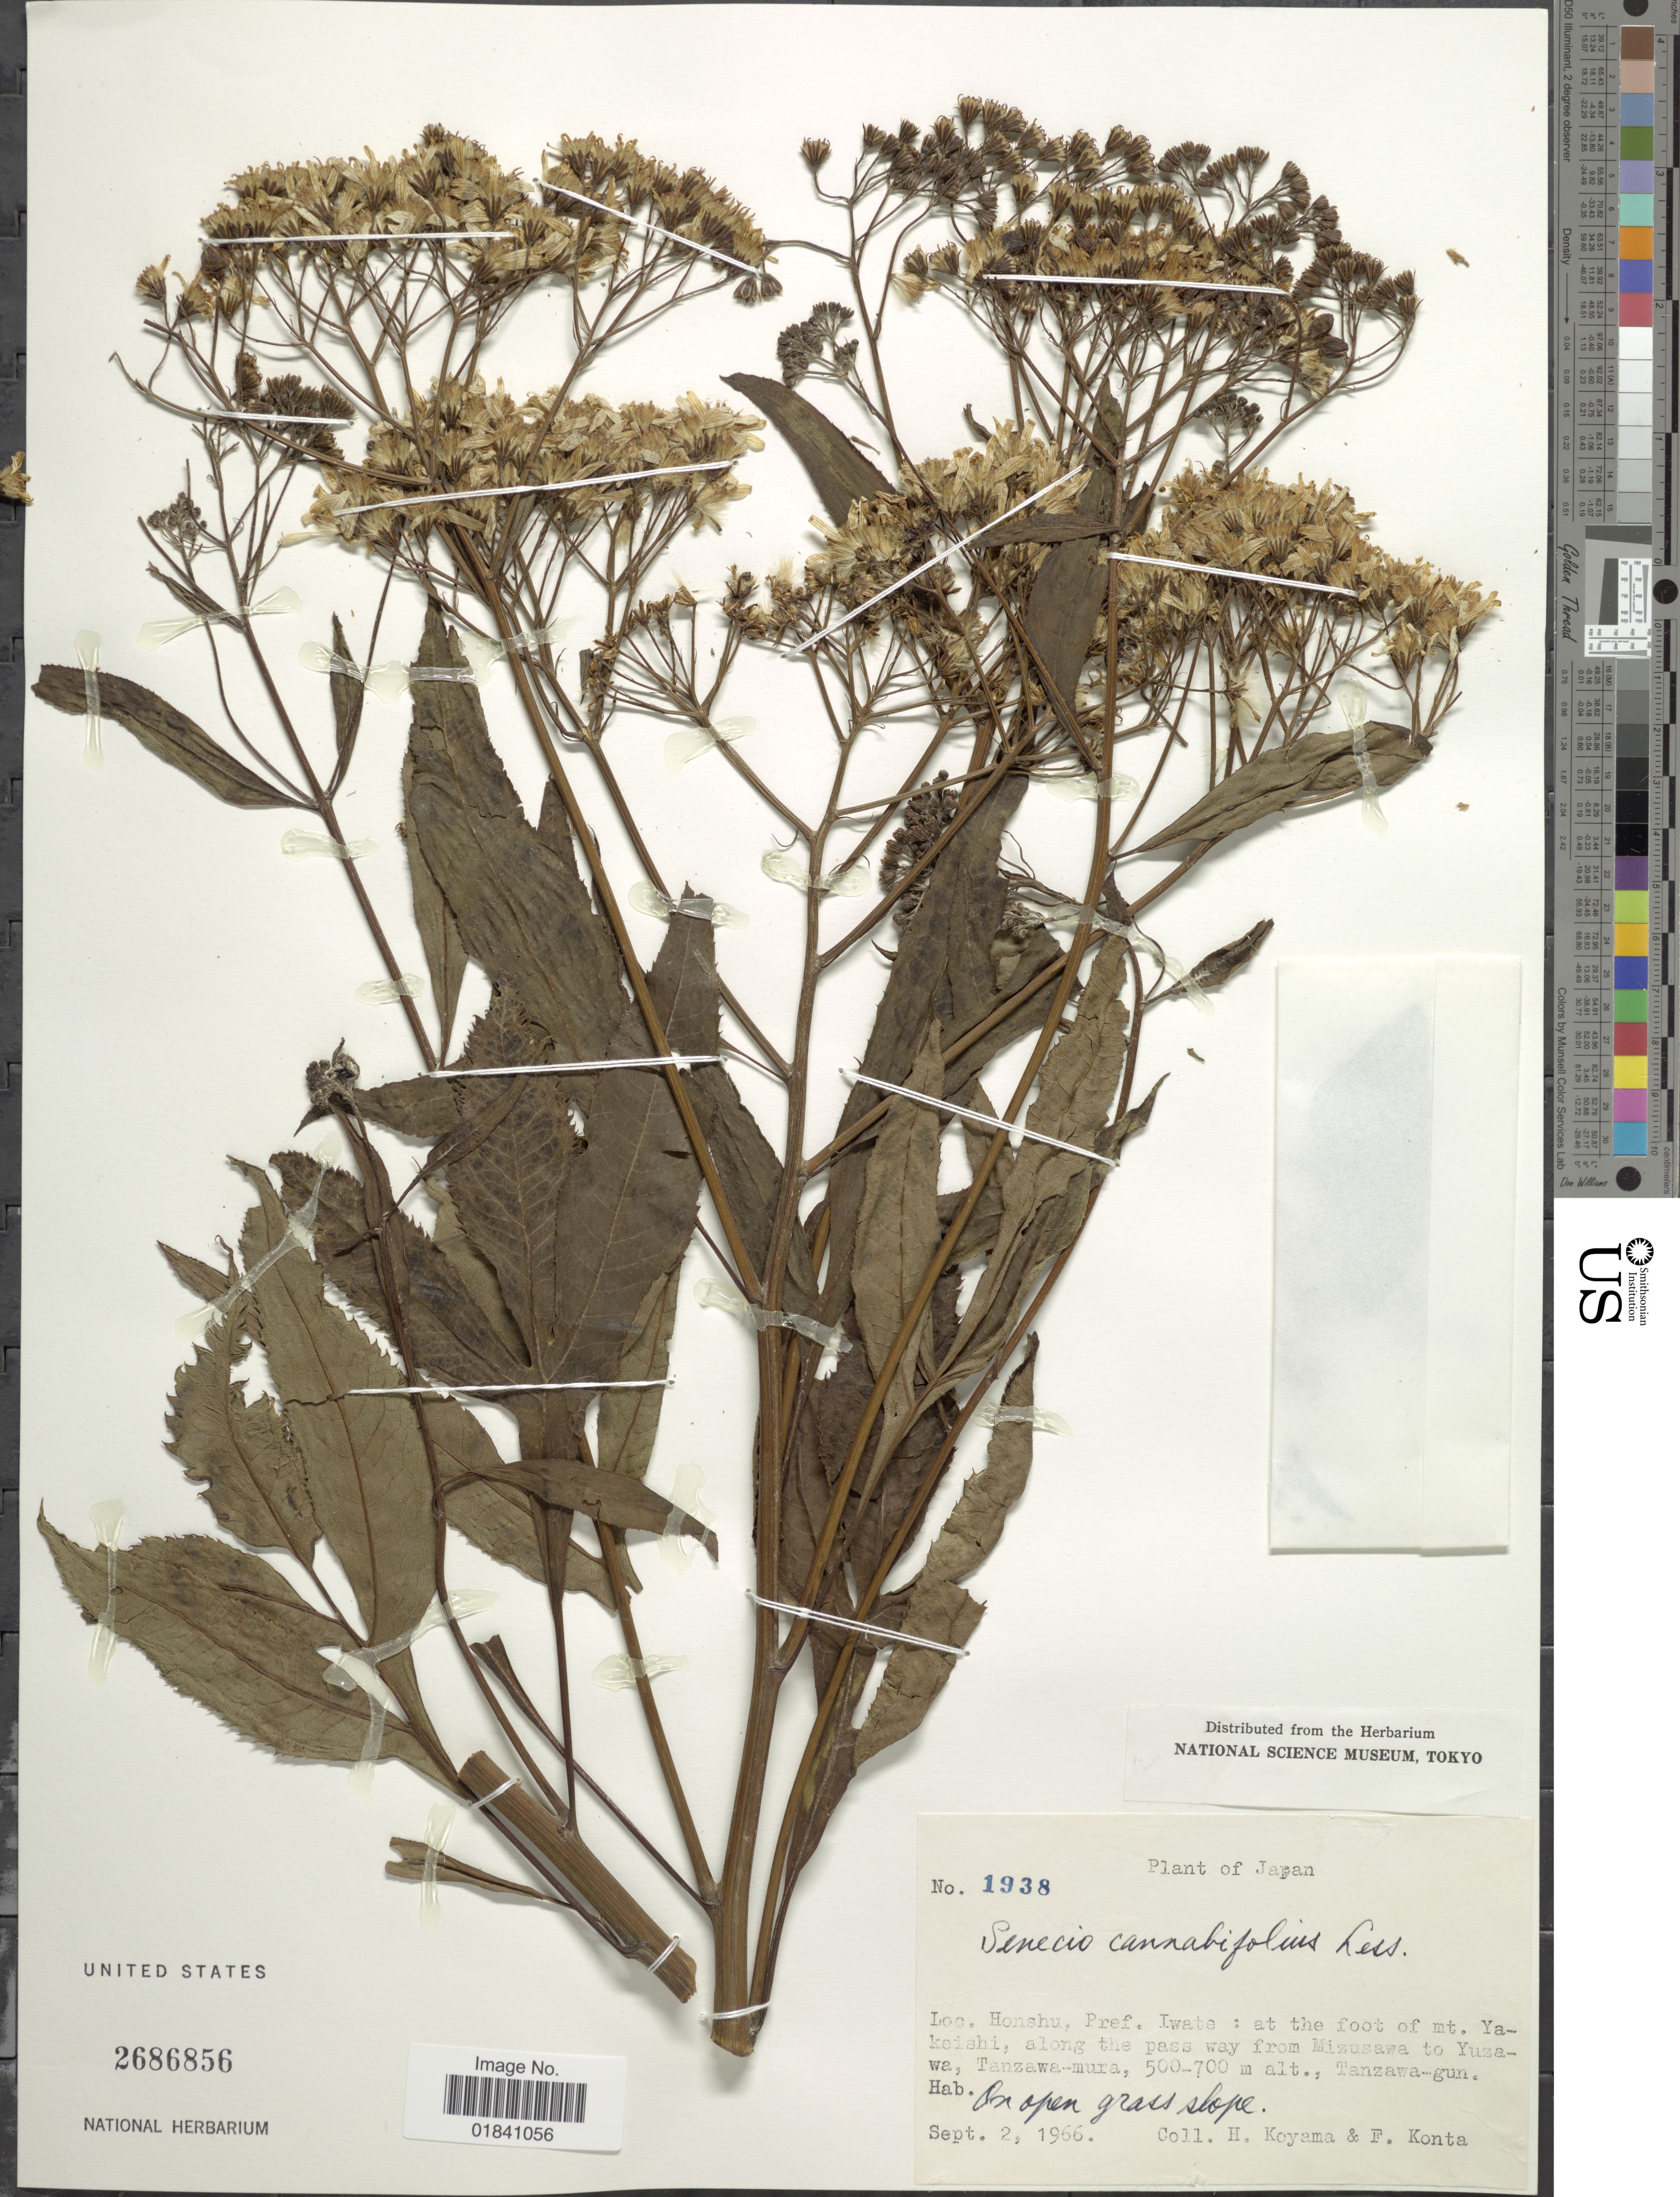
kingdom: Plantae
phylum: Tracheophyta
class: Magnoliopsida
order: Asterales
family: Asteraceae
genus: Senecio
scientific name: Senecio cannabifolius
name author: Less.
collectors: H. Koyama & F. Konta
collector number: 1938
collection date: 1966-09-02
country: Japan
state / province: Iwate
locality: Honshu: at the foot of mt. Yakeishi, along the pass way from Mizusawa to Yuzawa, Tanzawa-mura. Tanzawa-gun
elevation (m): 500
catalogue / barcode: US 2686856